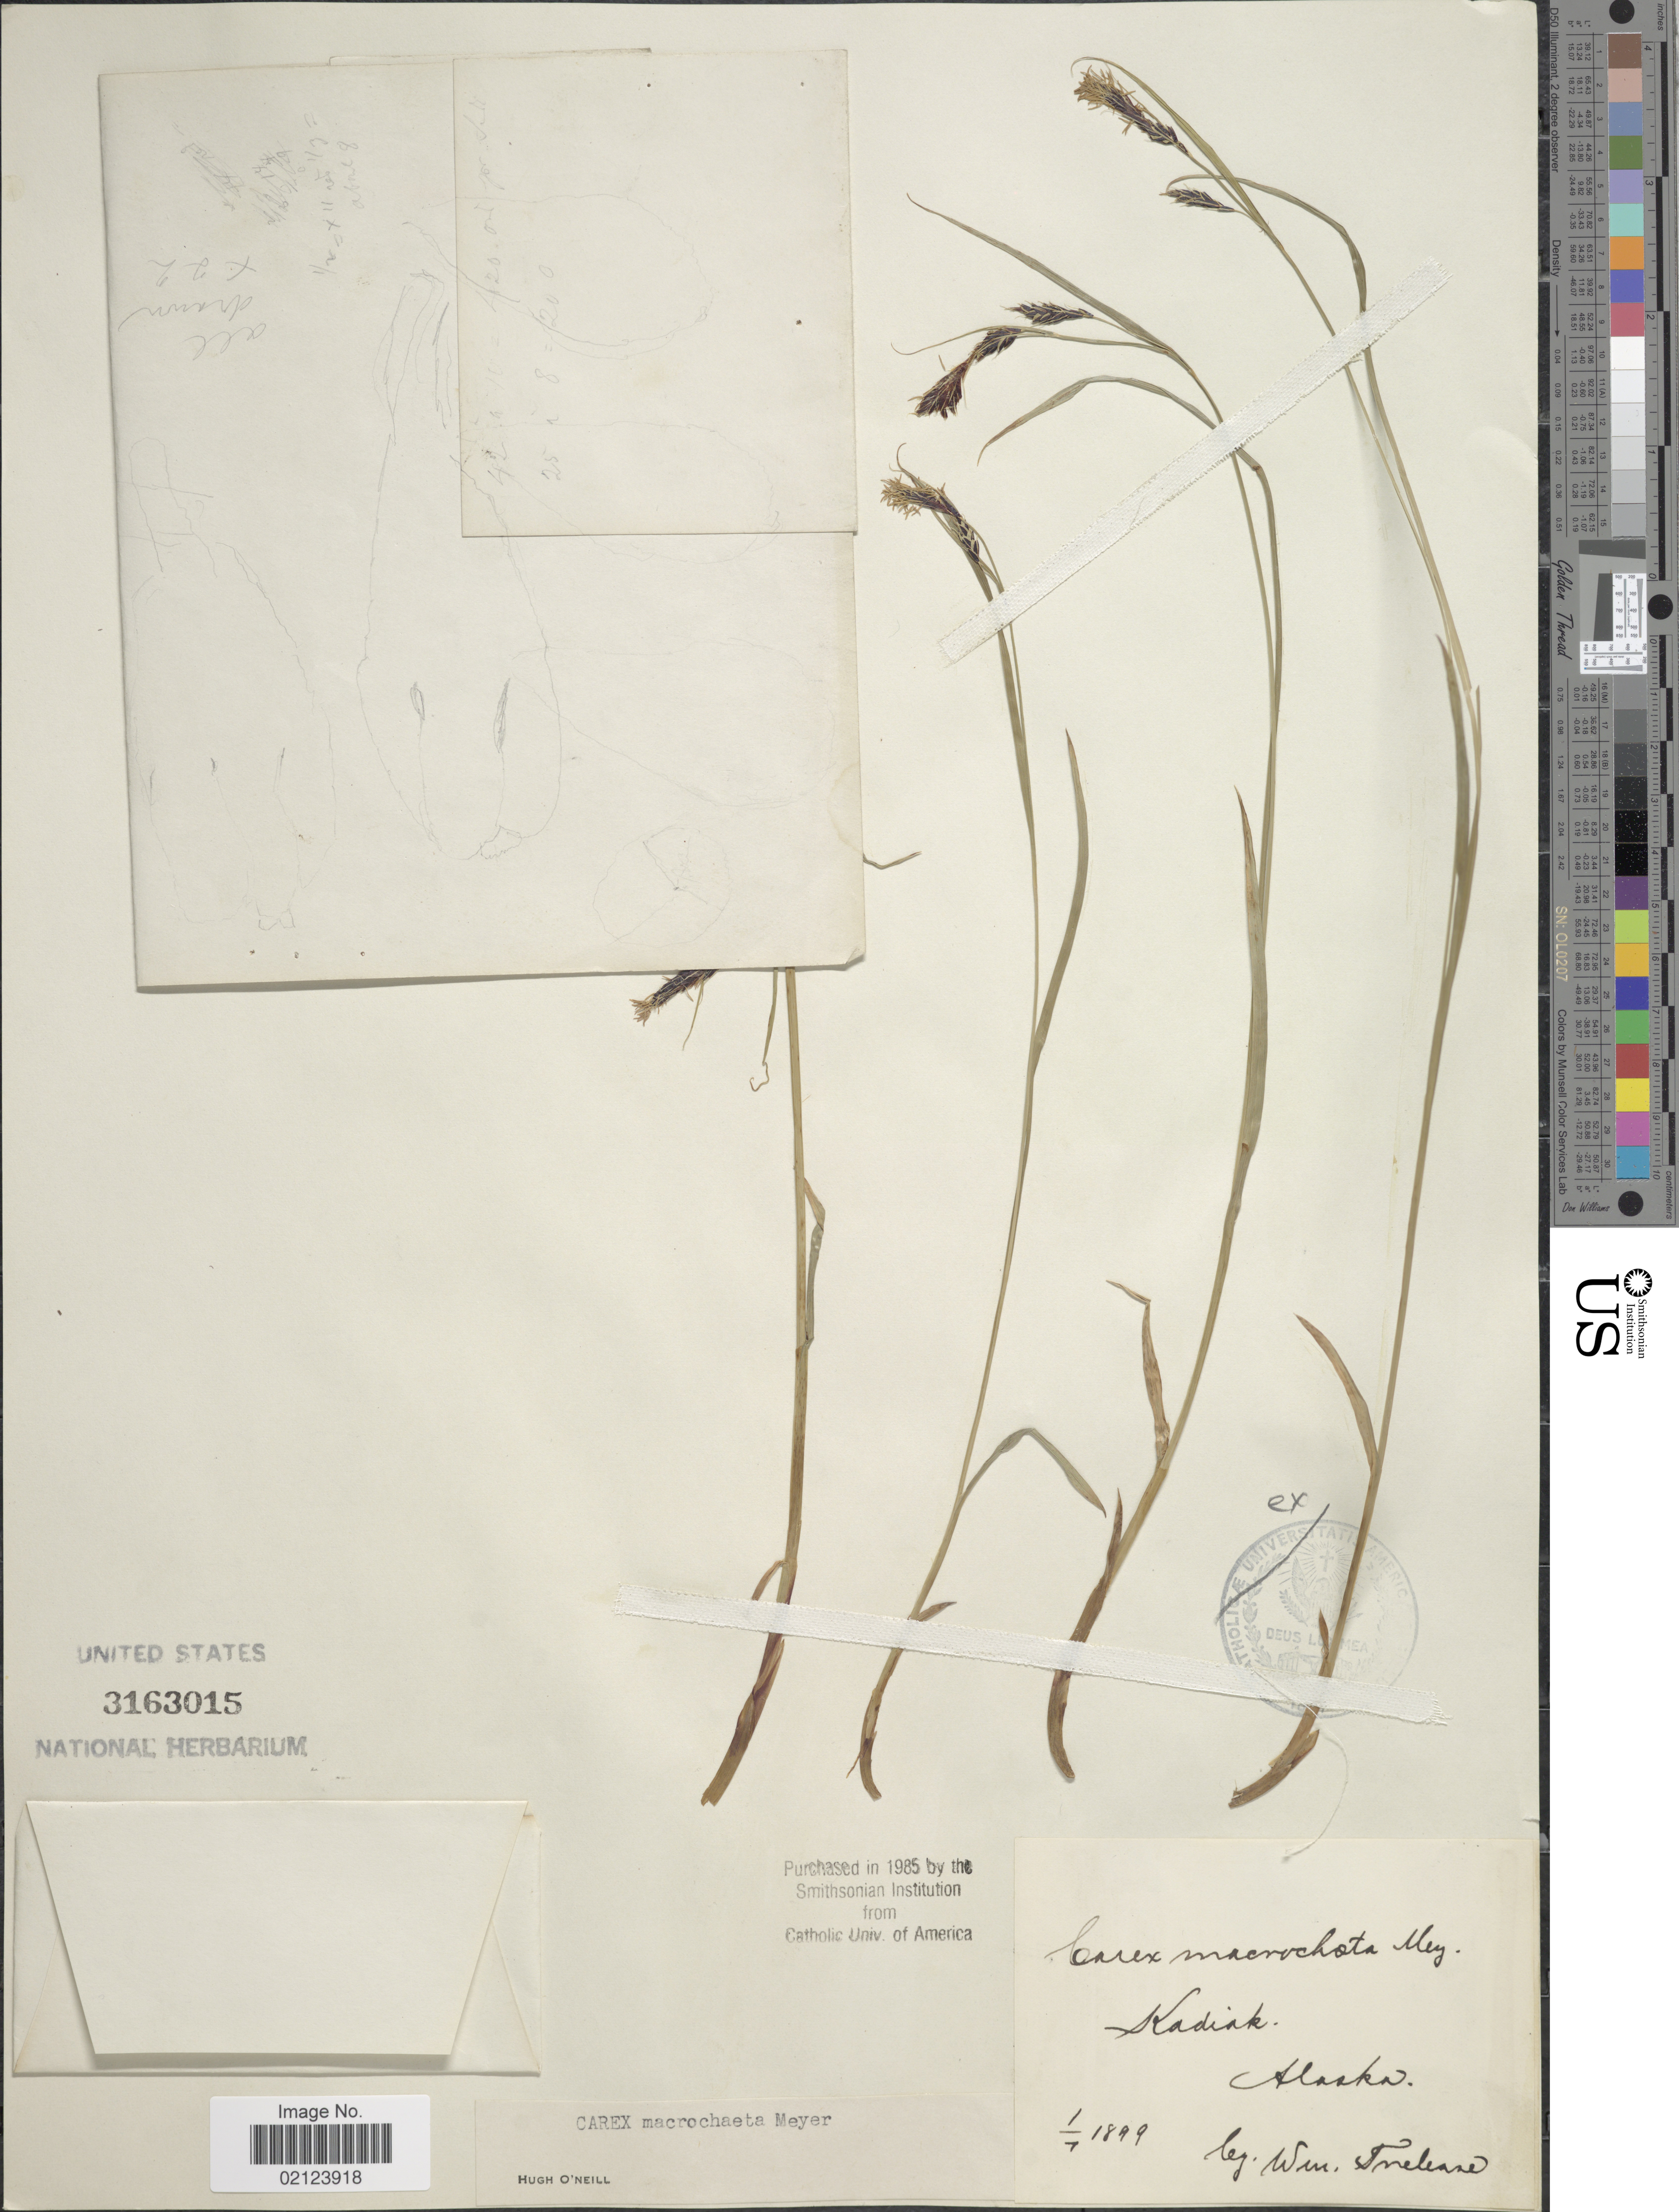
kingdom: Plantae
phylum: Tracheophyta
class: Liliopsida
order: Poales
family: Cyperaceae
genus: Carex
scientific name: Carex macrochaeta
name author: C.A. Mey.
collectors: W. Trelease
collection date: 1899-07-01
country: United States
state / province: Alaska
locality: Kodiak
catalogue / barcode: US 3163015